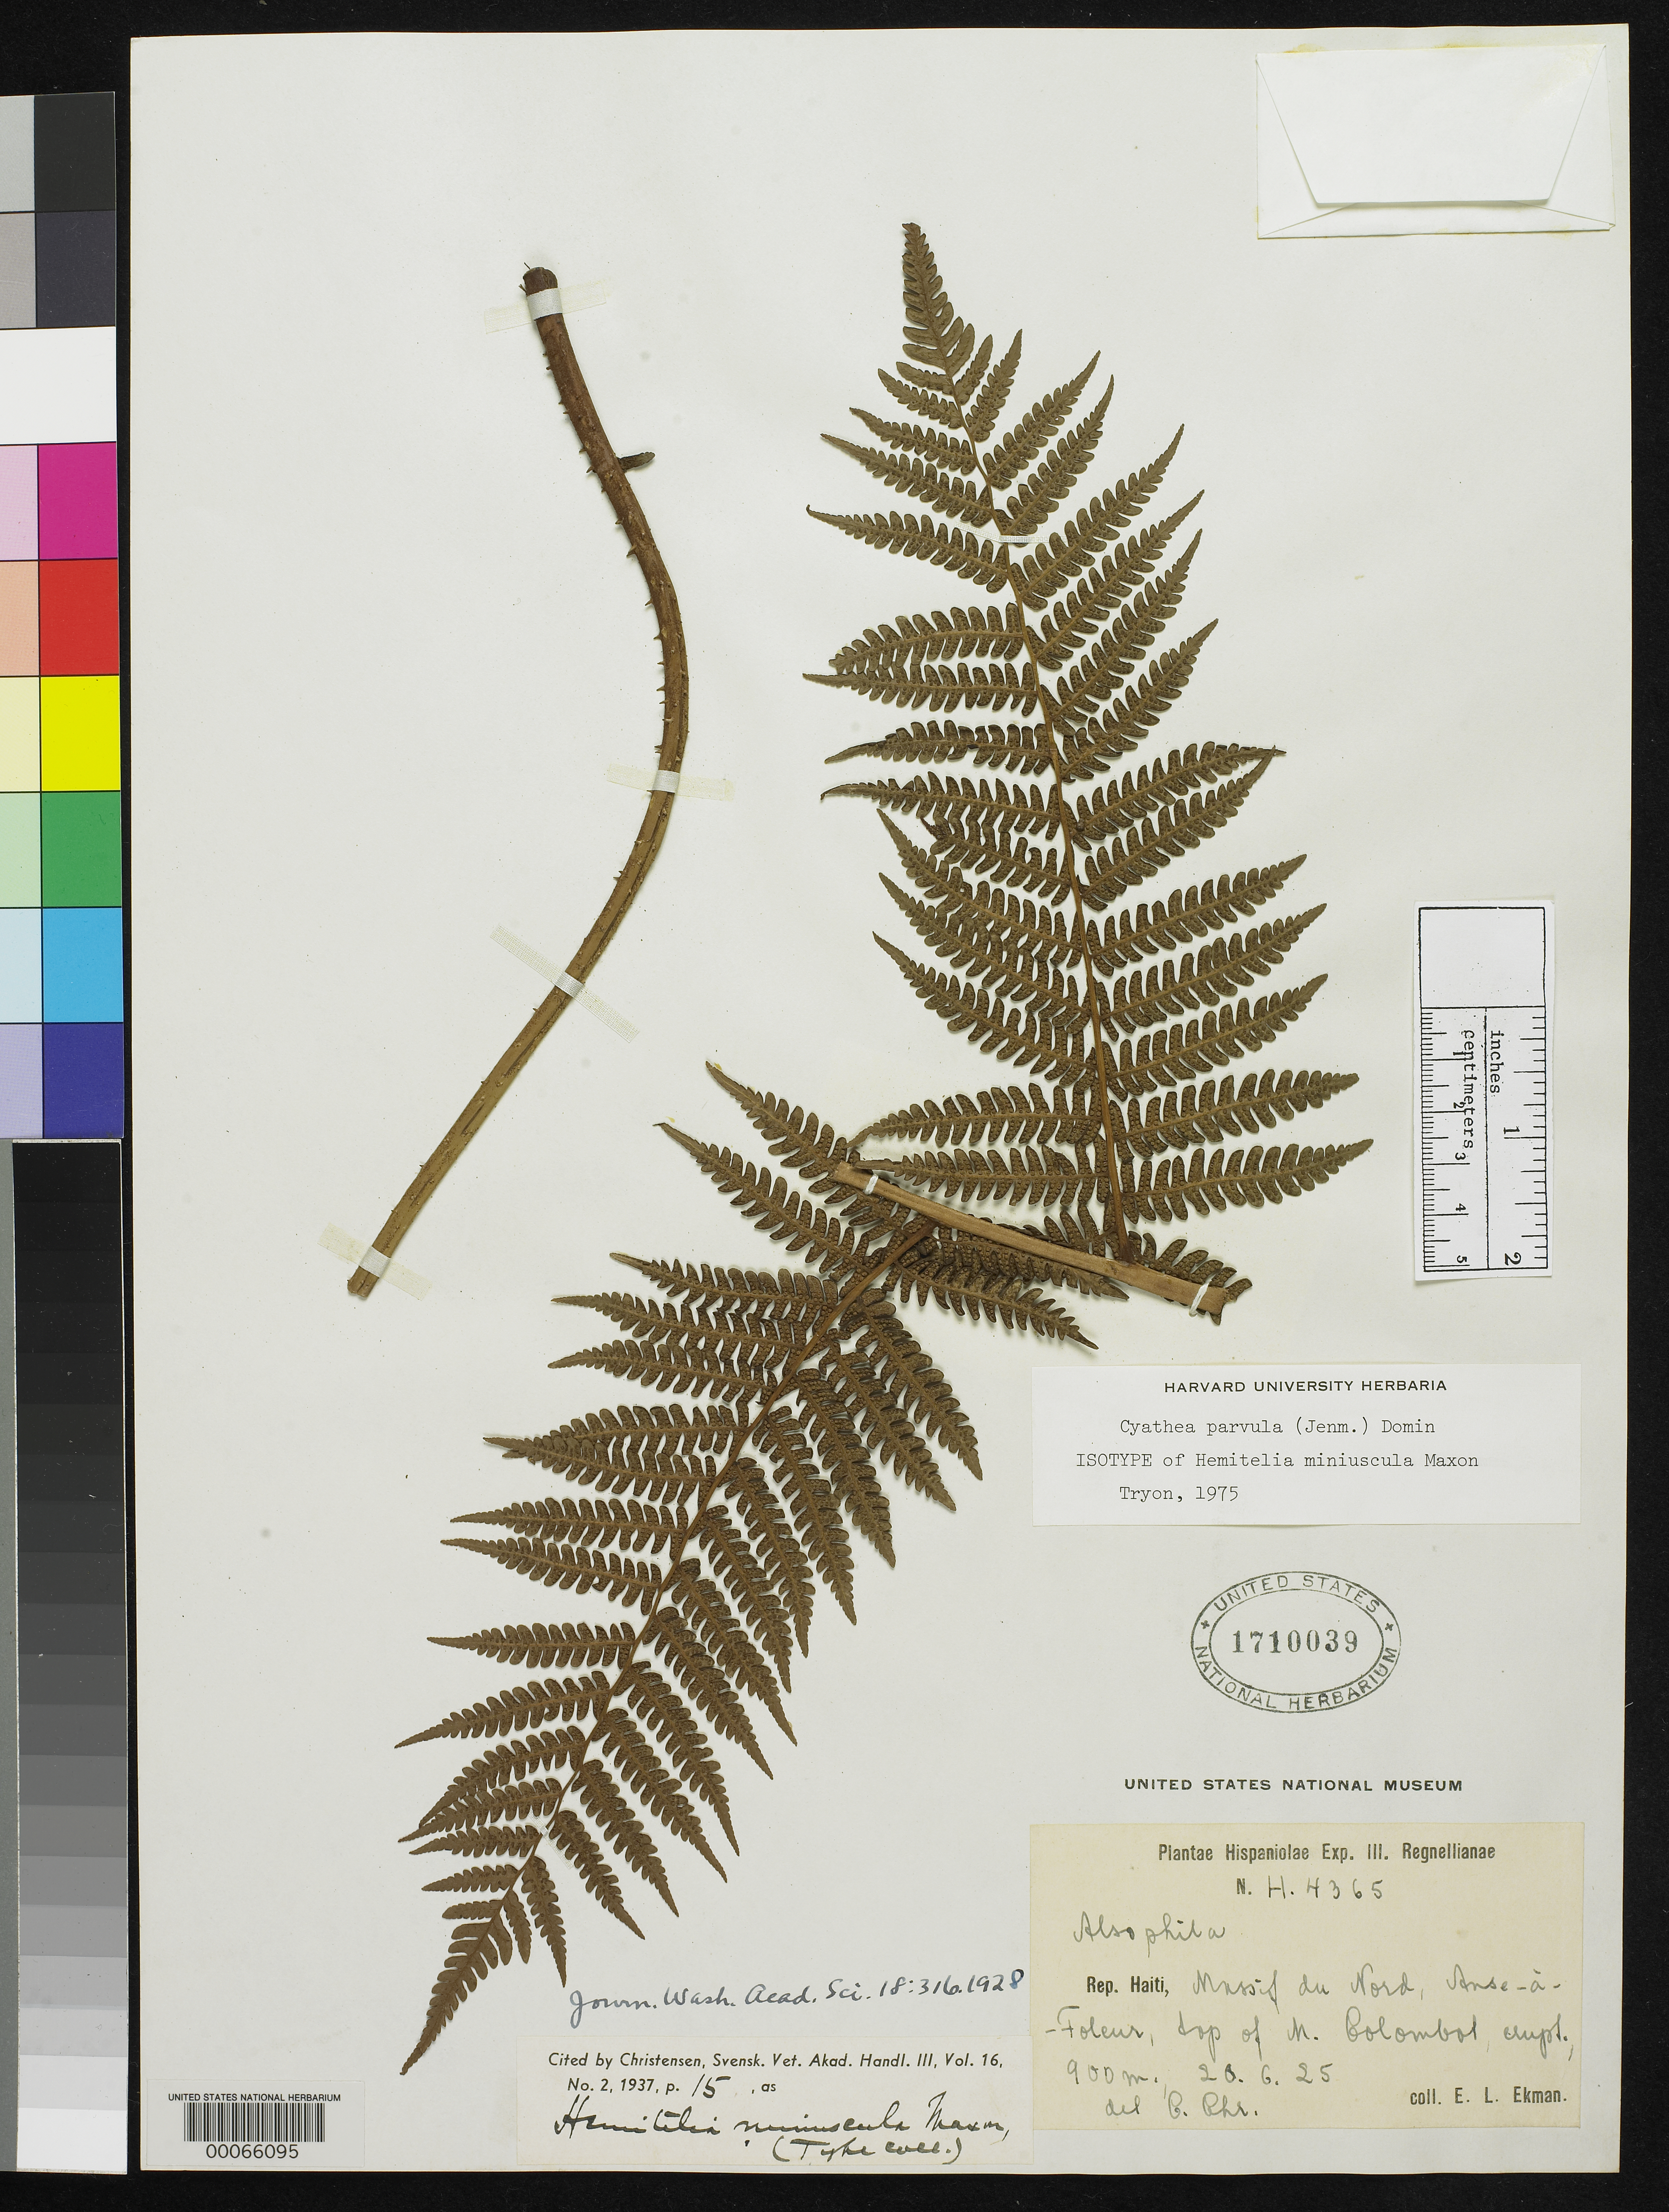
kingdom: Plantae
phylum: Tracheophyta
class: Polypodiopsida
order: Cyatheales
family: Cyatheaceae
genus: Hemitelia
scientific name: Hemitelia minuscula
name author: Maxon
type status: Isotype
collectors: E. L. Ekman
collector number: H4365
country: Haiti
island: Hispaniola Island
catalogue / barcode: US 1710039